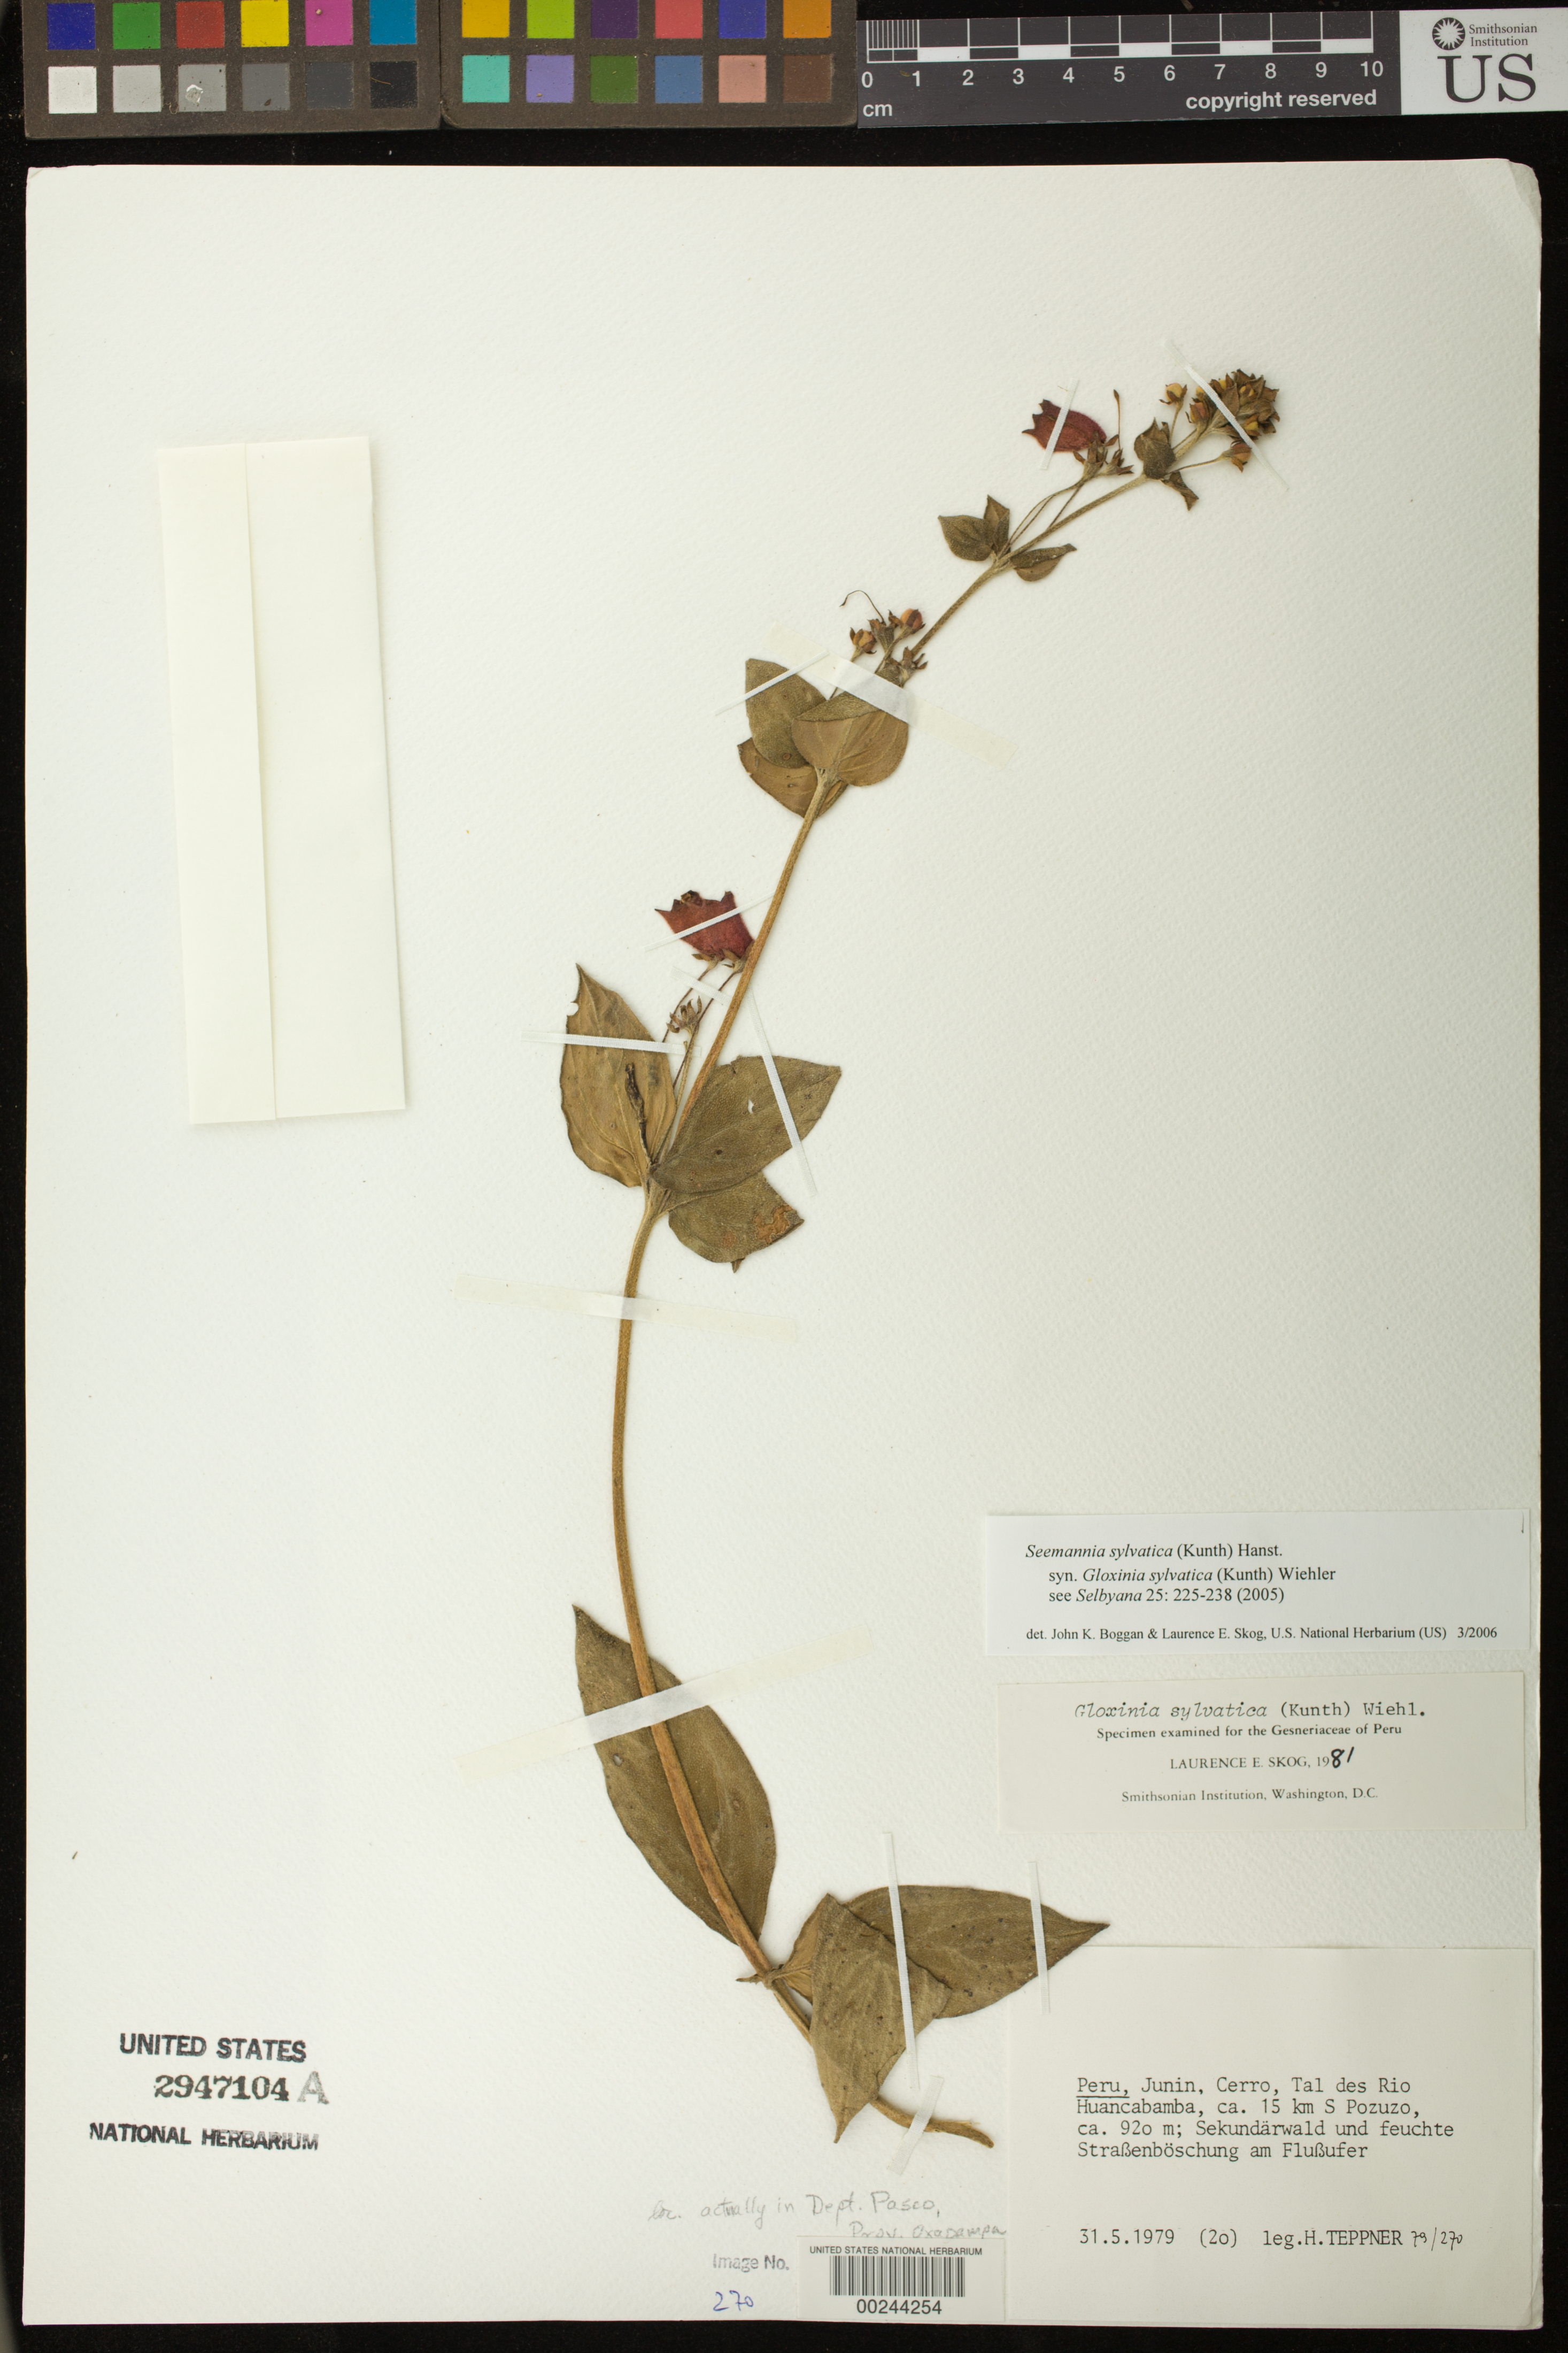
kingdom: Plantae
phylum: Tracheophyta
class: Magnoliopsida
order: Lamiales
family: Gesneriaceae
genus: Seemannia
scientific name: Seemannia sylvatica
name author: (Kunth) Hanst.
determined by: Boggan, J. K.; Skog, L. E.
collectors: H. Teppner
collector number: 79/ 270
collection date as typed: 31 May 1979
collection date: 1979-05-31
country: Peru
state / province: Pasco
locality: Prov. Oxapampa; Cerro, valley of Rio Huancabamba, ca 15 km S Pozuzo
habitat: Secondary forest ...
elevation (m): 920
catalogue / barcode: US 2947104A